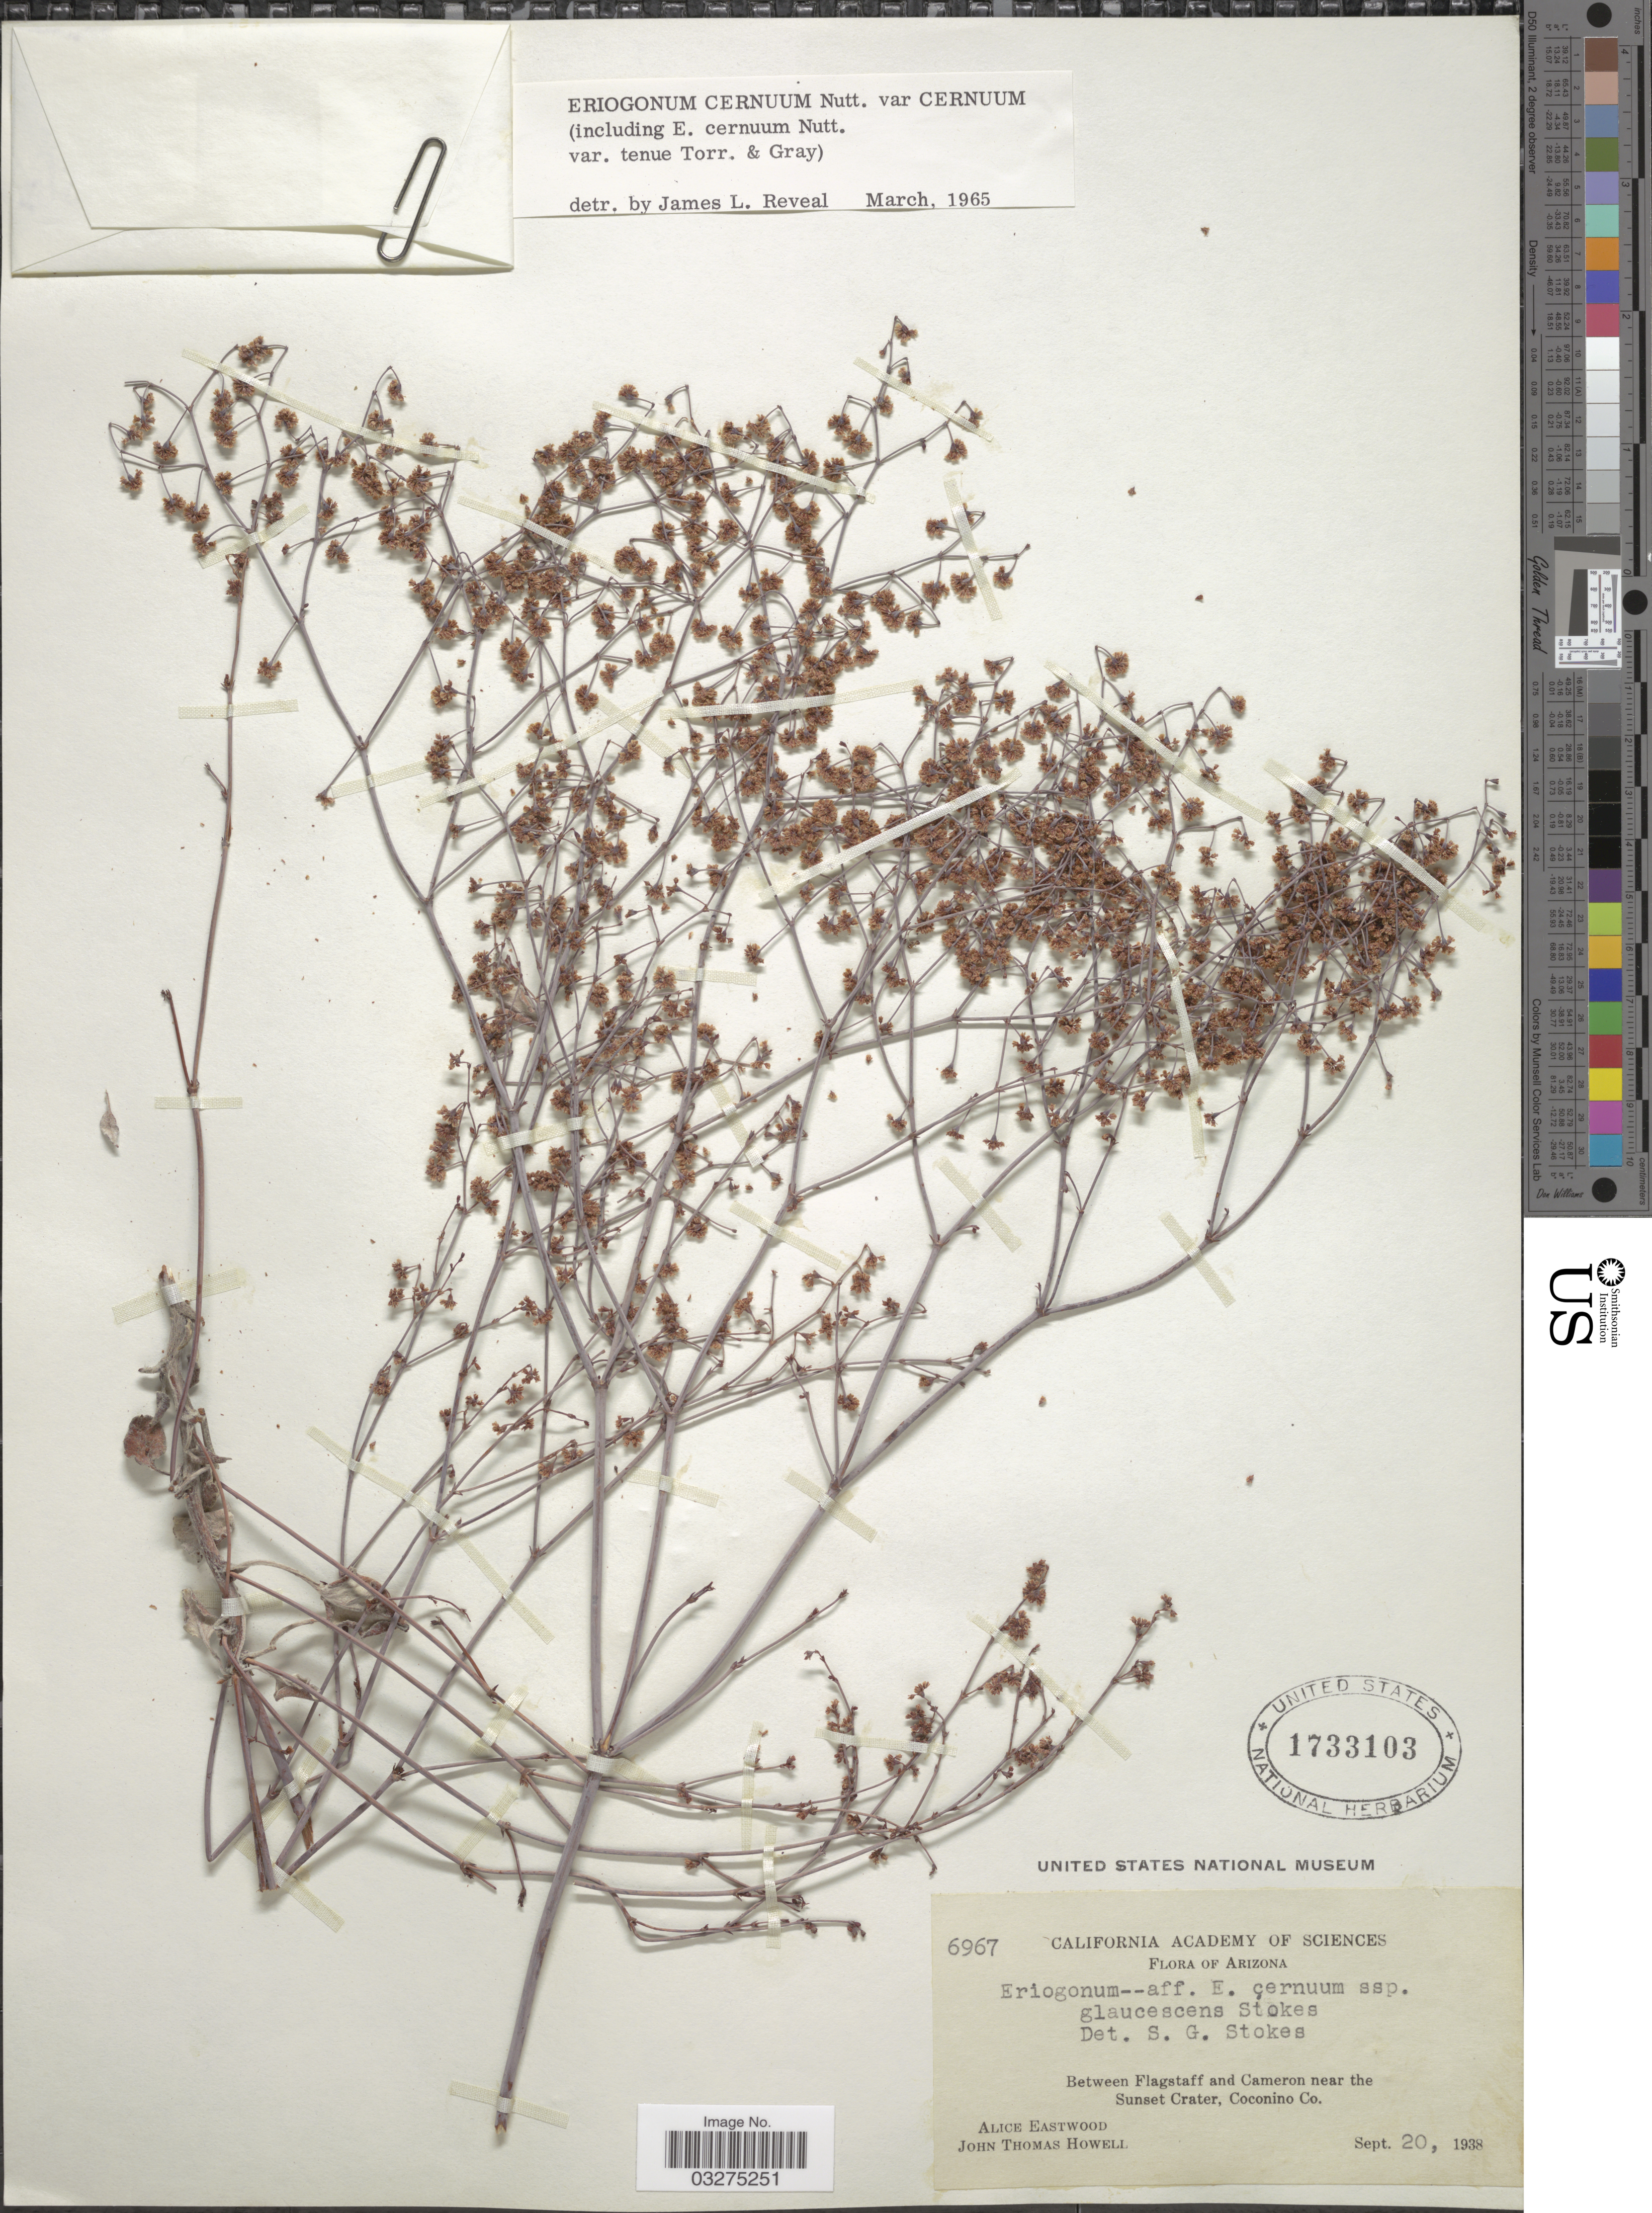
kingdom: Plantae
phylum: Tracheophyta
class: Magnoliopsida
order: Caryophyllales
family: Polygonaceae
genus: Eriogonum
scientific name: Eriogonum cernuum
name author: Nutt.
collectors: A. Eastwood & J. T. Howell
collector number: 6967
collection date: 1938-09-20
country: United States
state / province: Arizona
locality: Between Flagstaff and Cameron near the Sunset Crater, Coconino Co.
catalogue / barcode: US 1733103